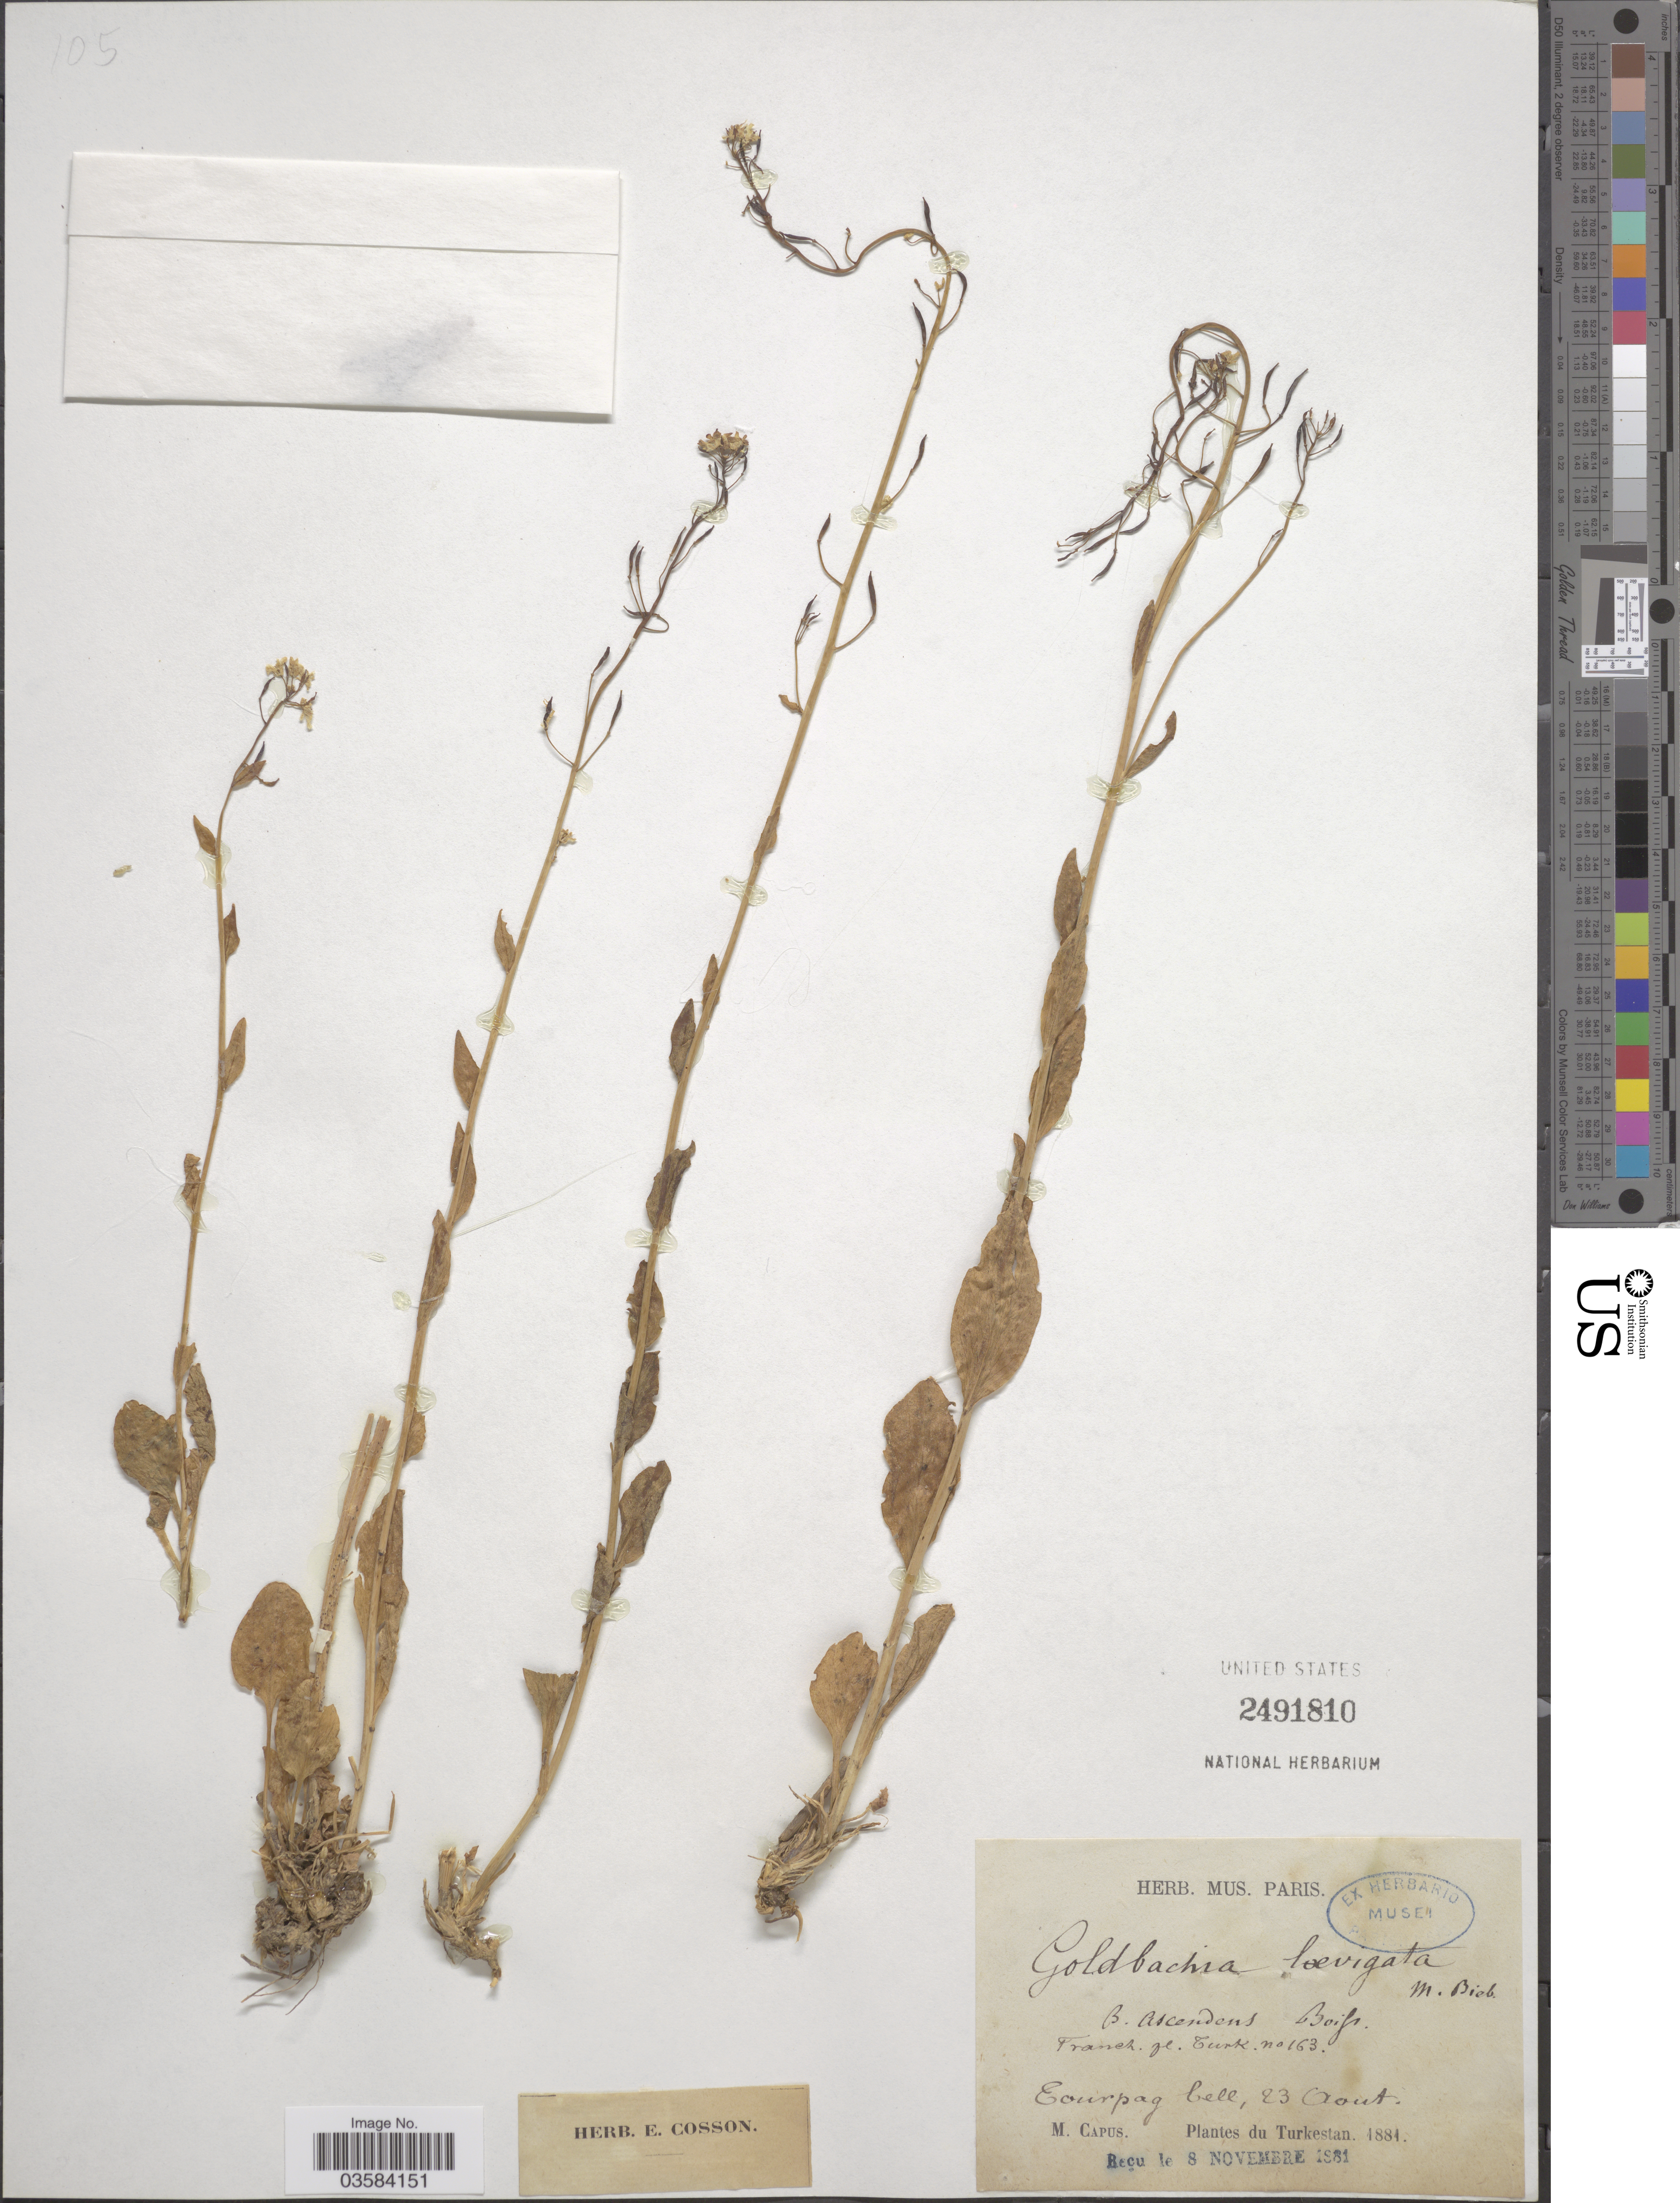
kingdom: Plantae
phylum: Tracheophyta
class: Magnoliopsida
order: Brassicales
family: Brassicaceae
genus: Goldbachia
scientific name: Goldbachia laevigata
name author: (M. Bieb.) DC.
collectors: M. Capus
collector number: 163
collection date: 1881-08-23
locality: Tranch. pl. Turk. Eourpag bell. [interpreted]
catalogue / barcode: US 2491810